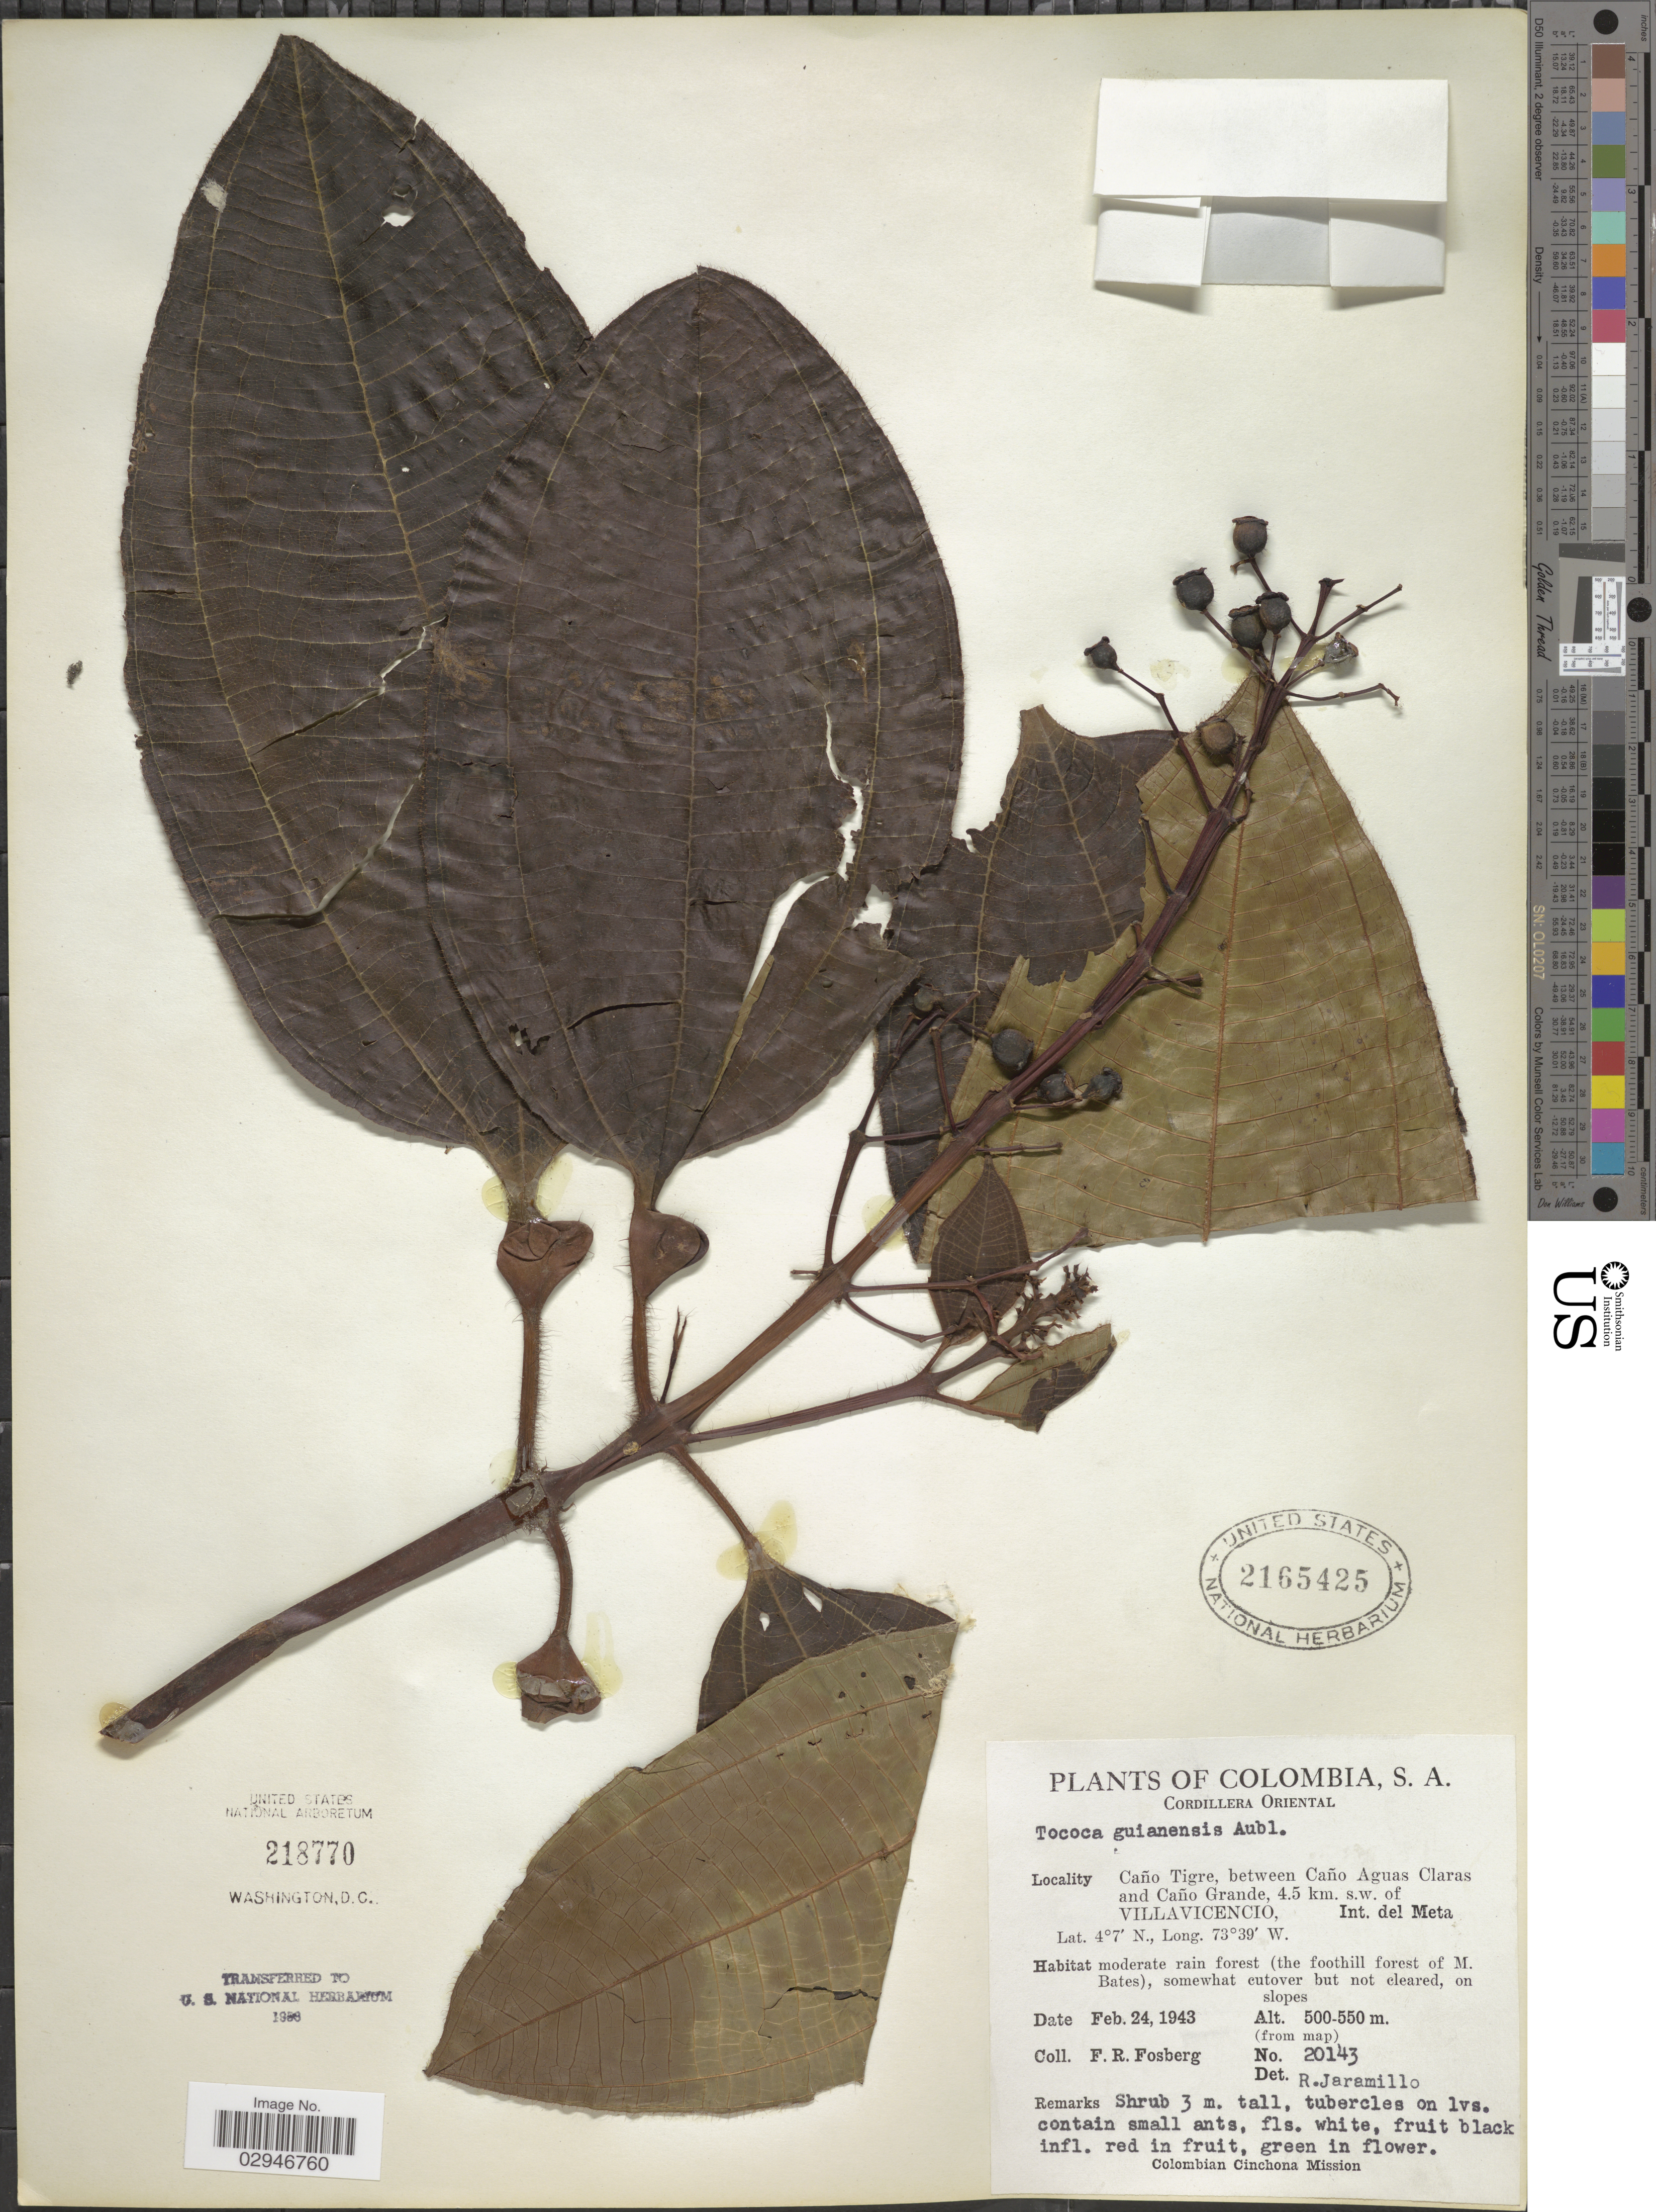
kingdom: Plantae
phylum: Tracheophyta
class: Magnoliopsida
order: Myrtales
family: Melastomataceae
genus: Tococa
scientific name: Tococa guianensis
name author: Aubl.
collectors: F. R. Fosberg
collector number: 20143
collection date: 1943-02-24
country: Colombia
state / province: Meta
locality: Colombia, S. A. Cordillera Oriental. Caño Tigre, between Caño Aguas Claras and Caño Grande, 4.5 km. s. w. of Villavicencio, Int. del Meta. Moderate rain forest (the foothill fores of M. Bates).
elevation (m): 500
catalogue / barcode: US 2165425